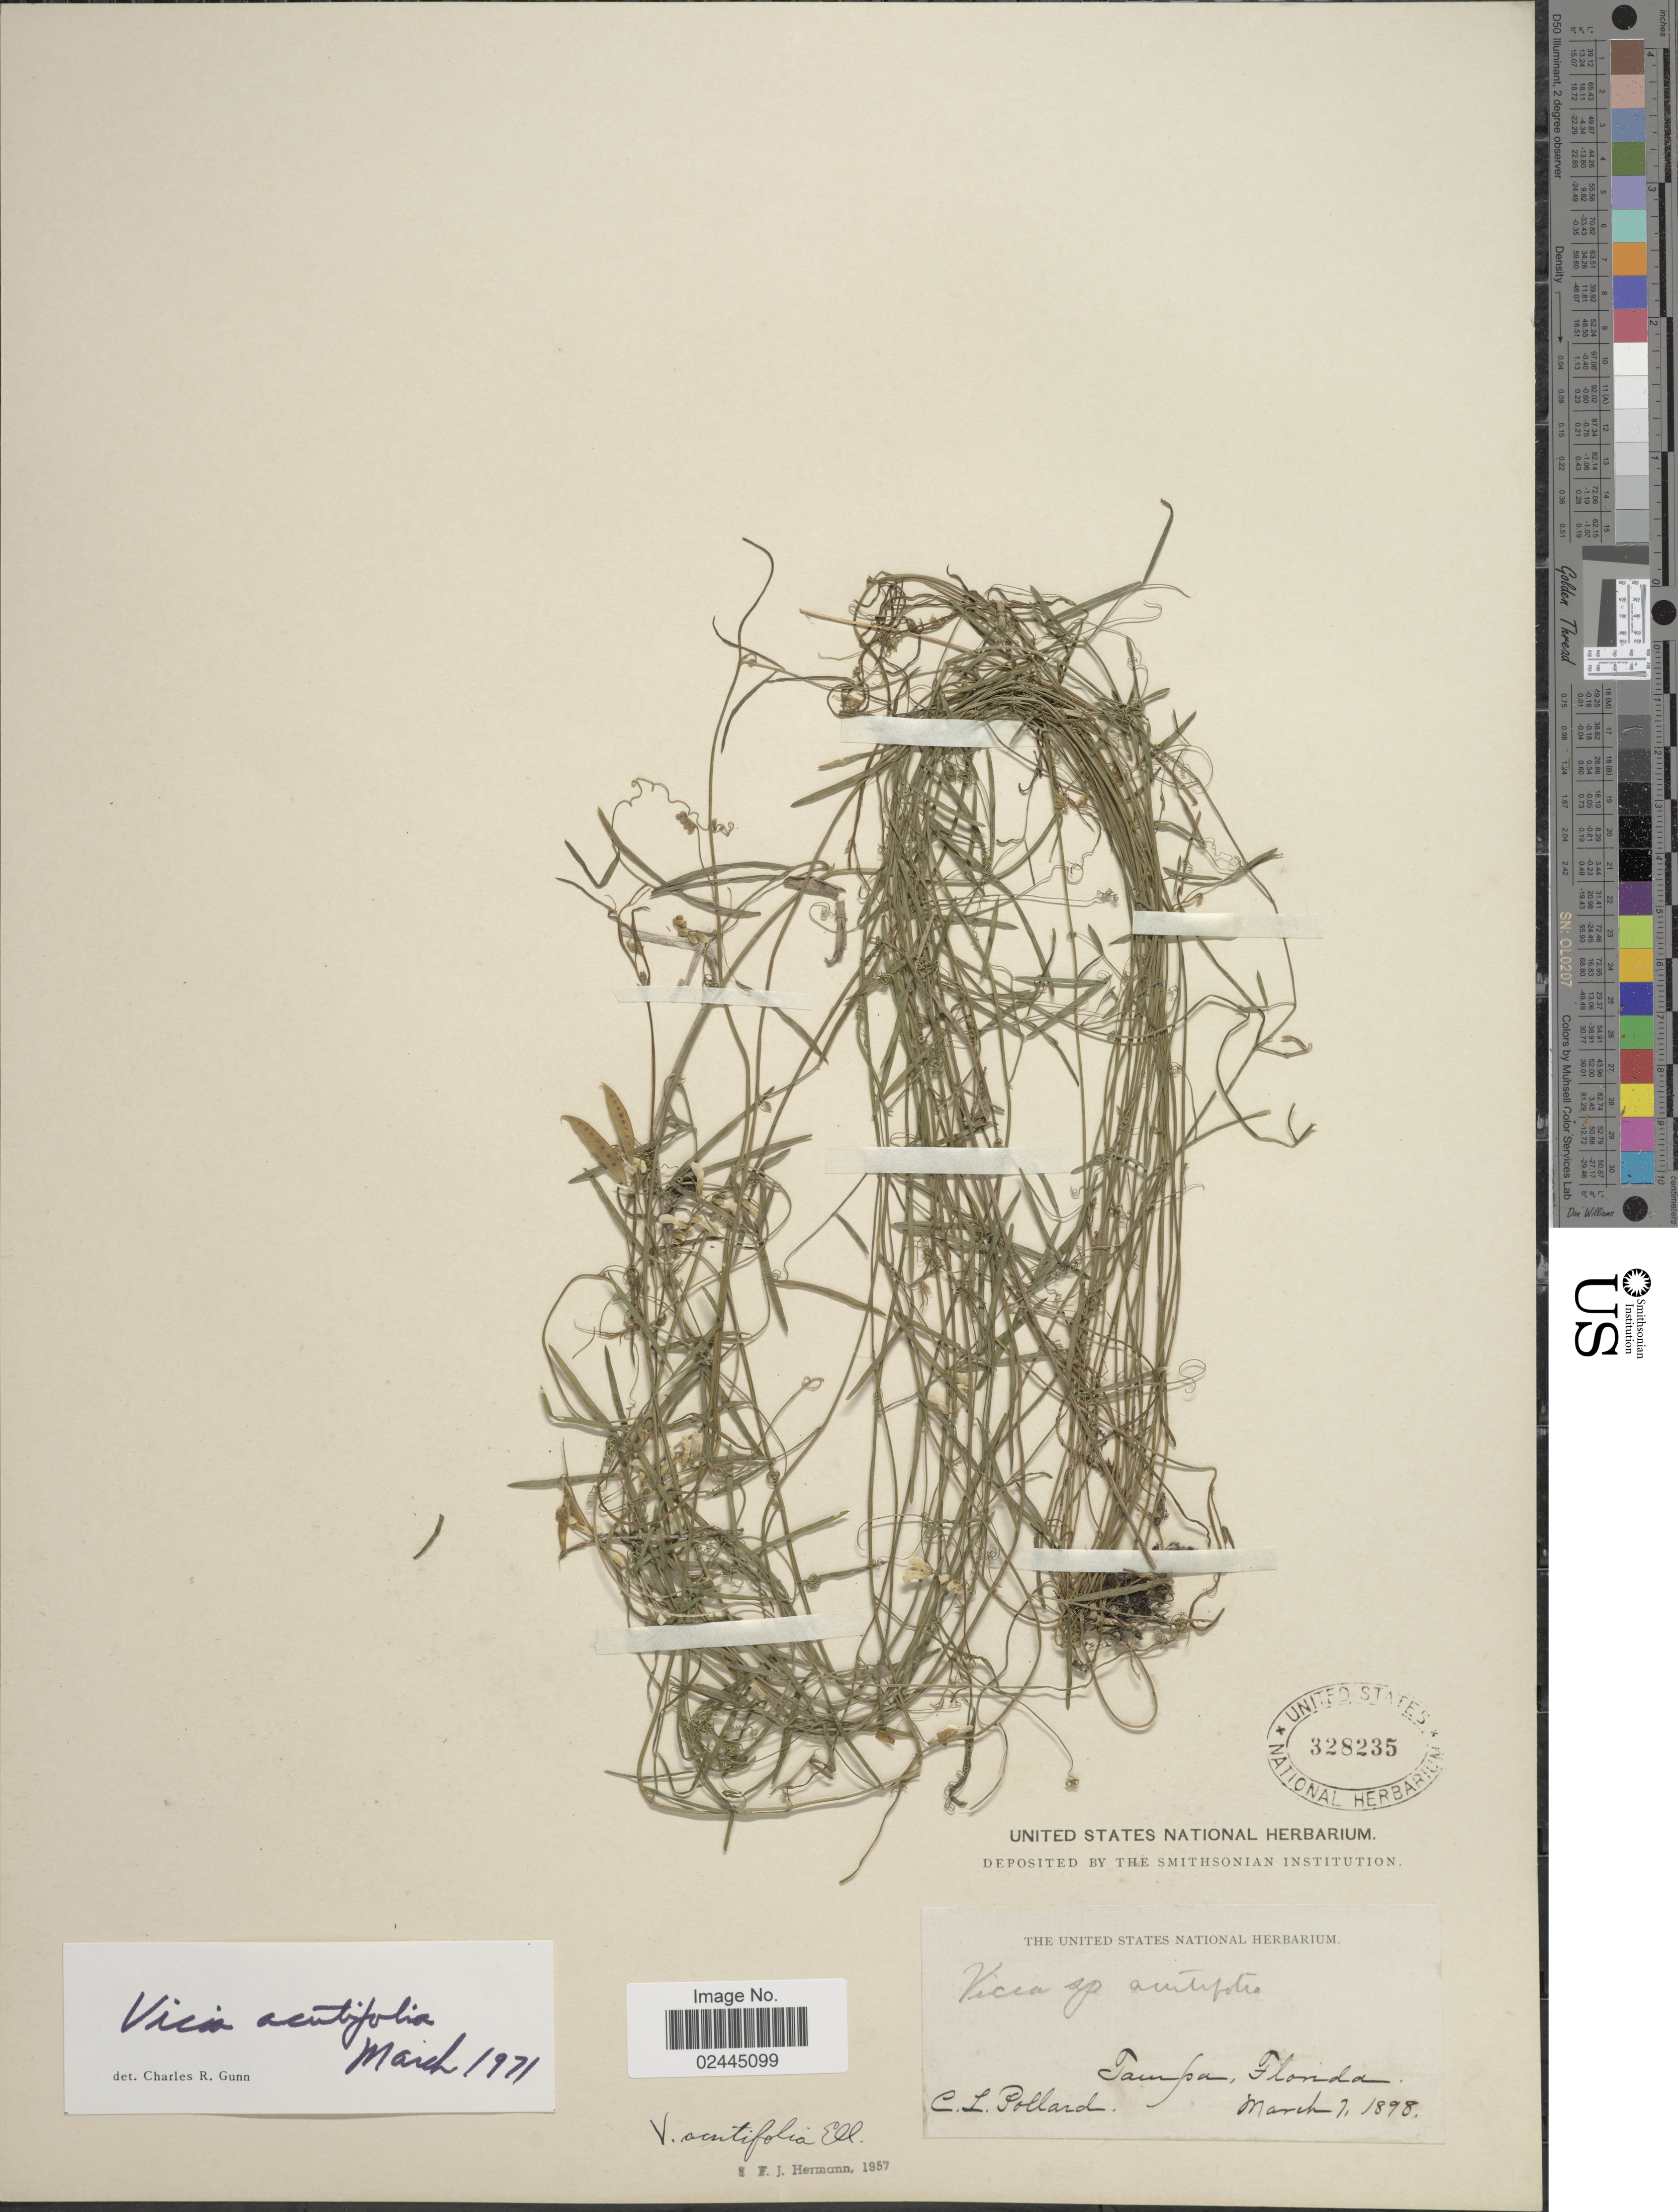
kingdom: Plantae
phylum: Tracheophyta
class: Magnoliopsida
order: Fabales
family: Fabaceae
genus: Vicia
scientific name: Vicia acutifolia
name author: Elliott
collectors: C. L. Pollard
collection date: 1898-03-07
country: United States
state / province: Florida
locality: Tampa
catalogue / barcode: US 328235